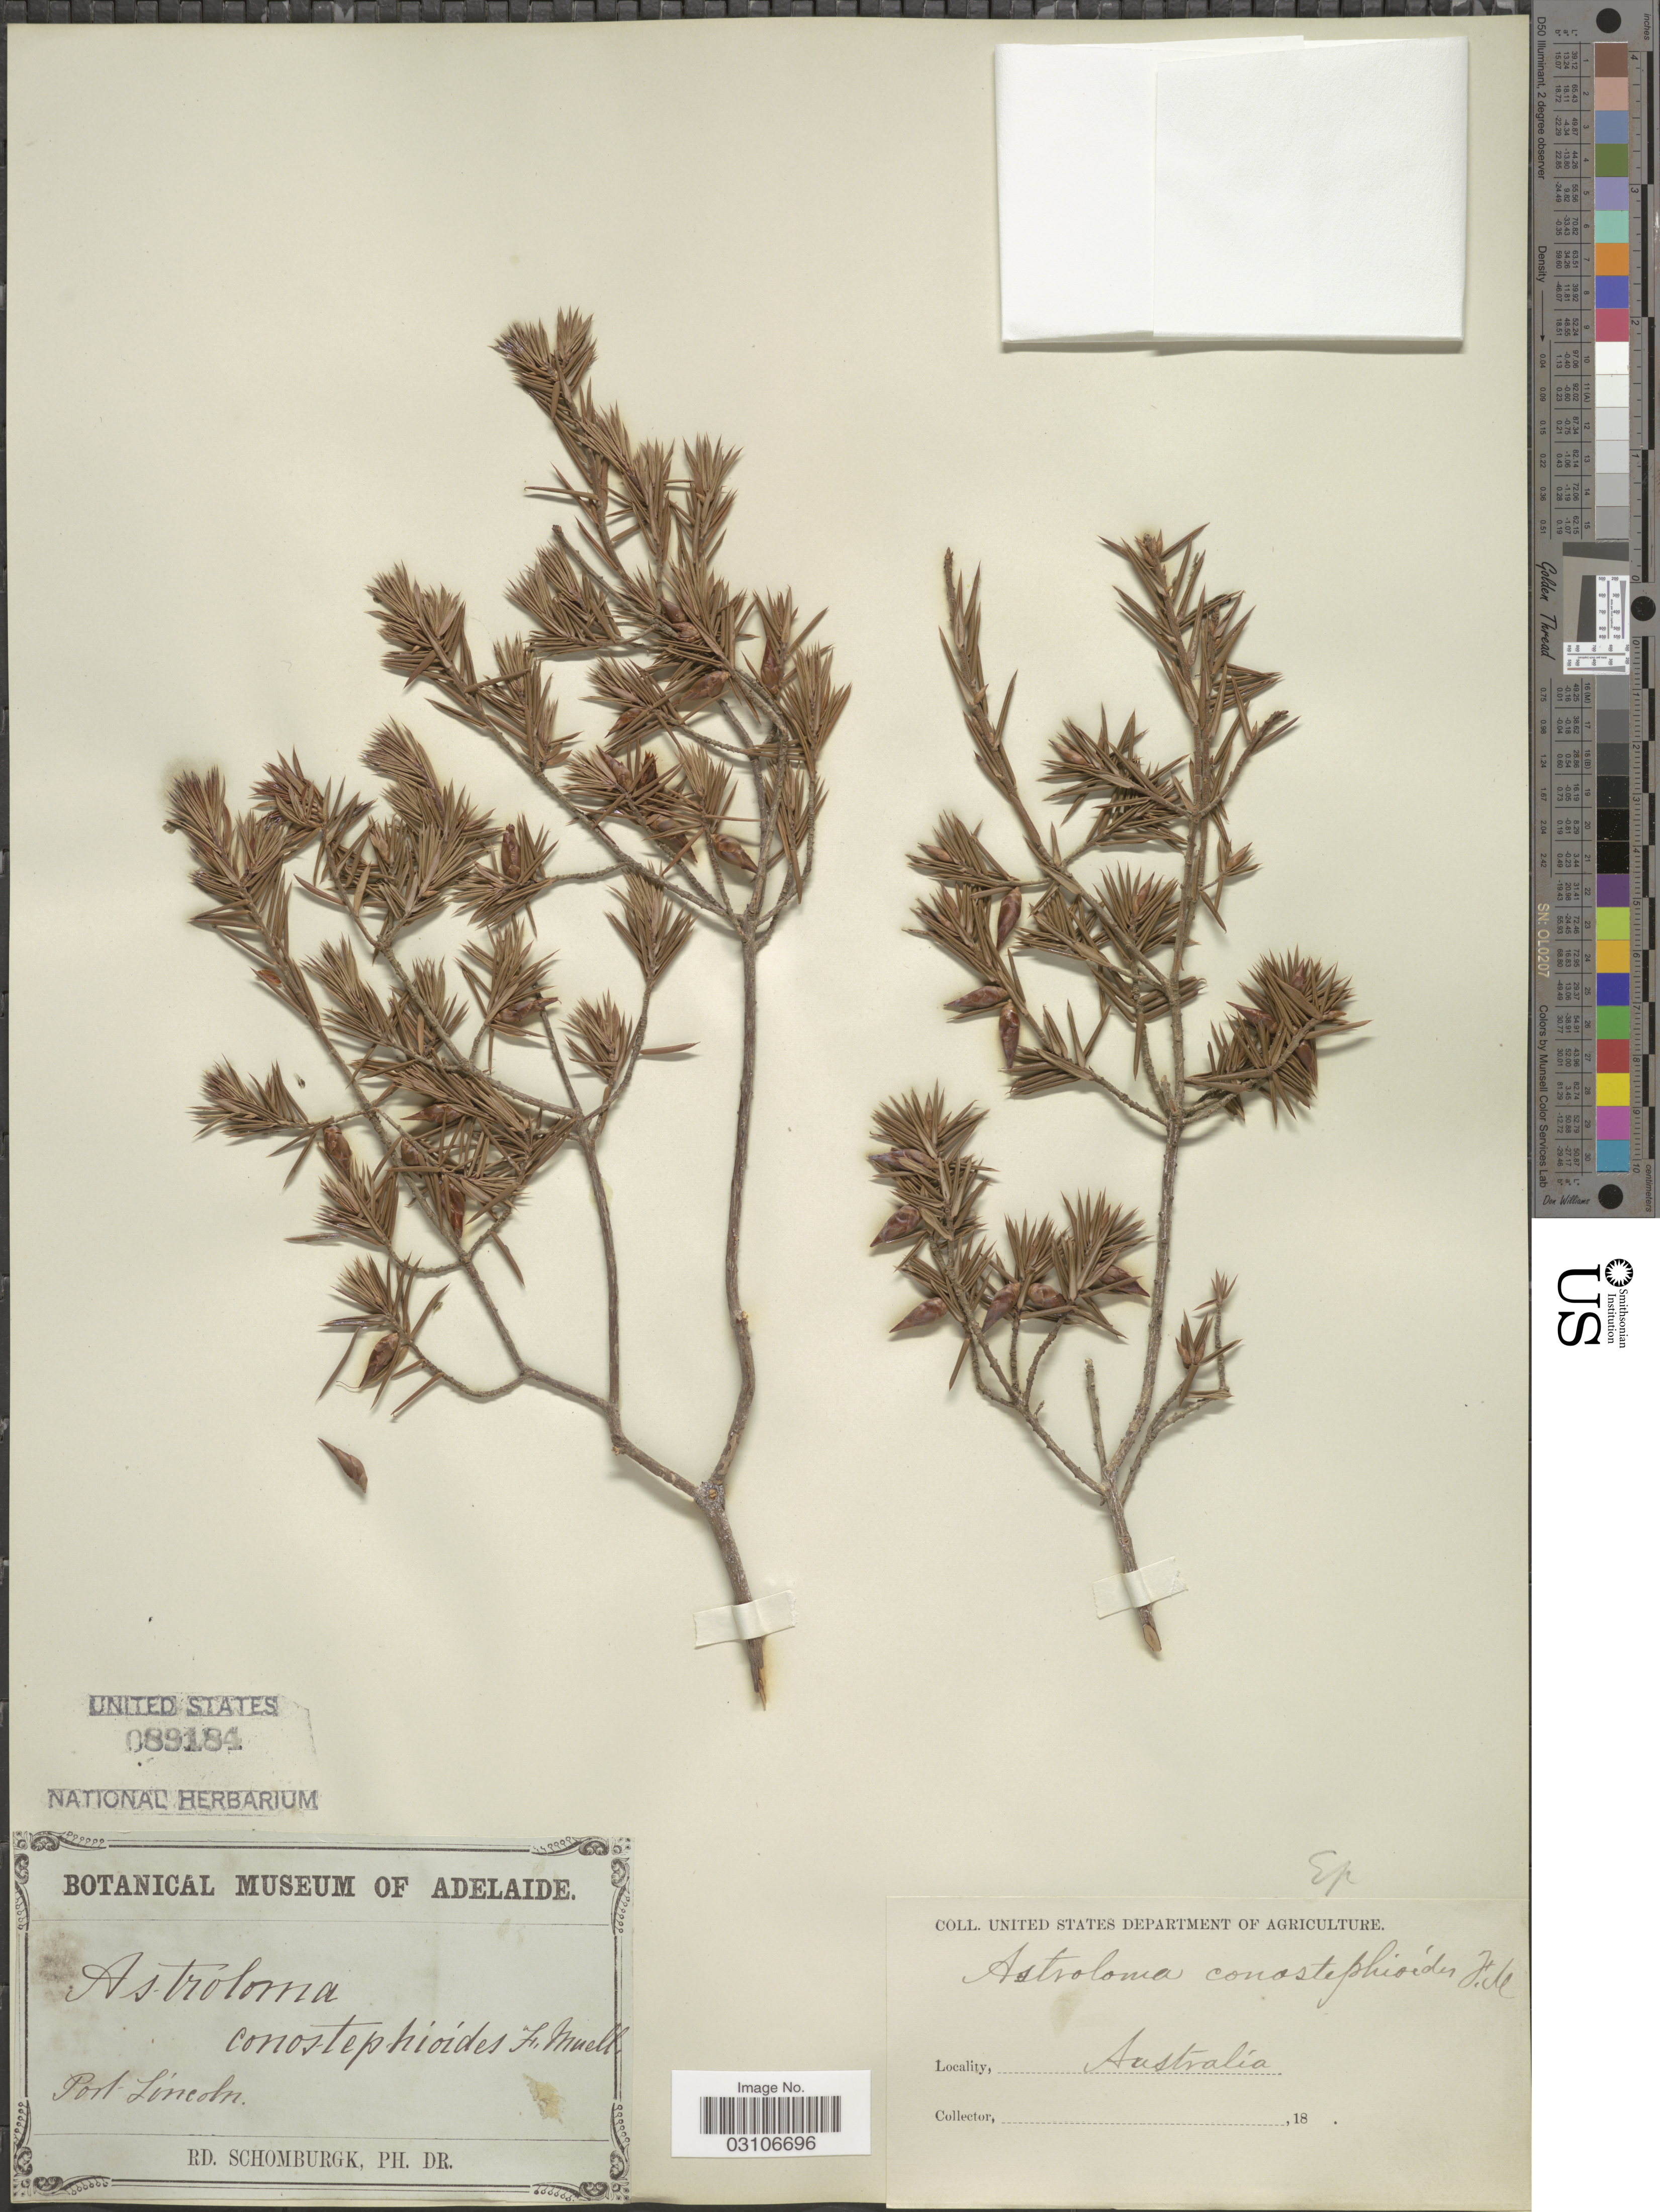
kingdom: Plantae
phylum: Tracheophyta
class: Magnoliopsida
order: Ericales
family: Ericaceae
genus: Astroloma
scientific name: Astroloma conostephioides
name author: F. Muell. ex Benth.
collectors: M. R. Schomburgk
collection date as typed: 18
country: Australia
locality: Port Lincoln.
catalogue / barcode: US 89184